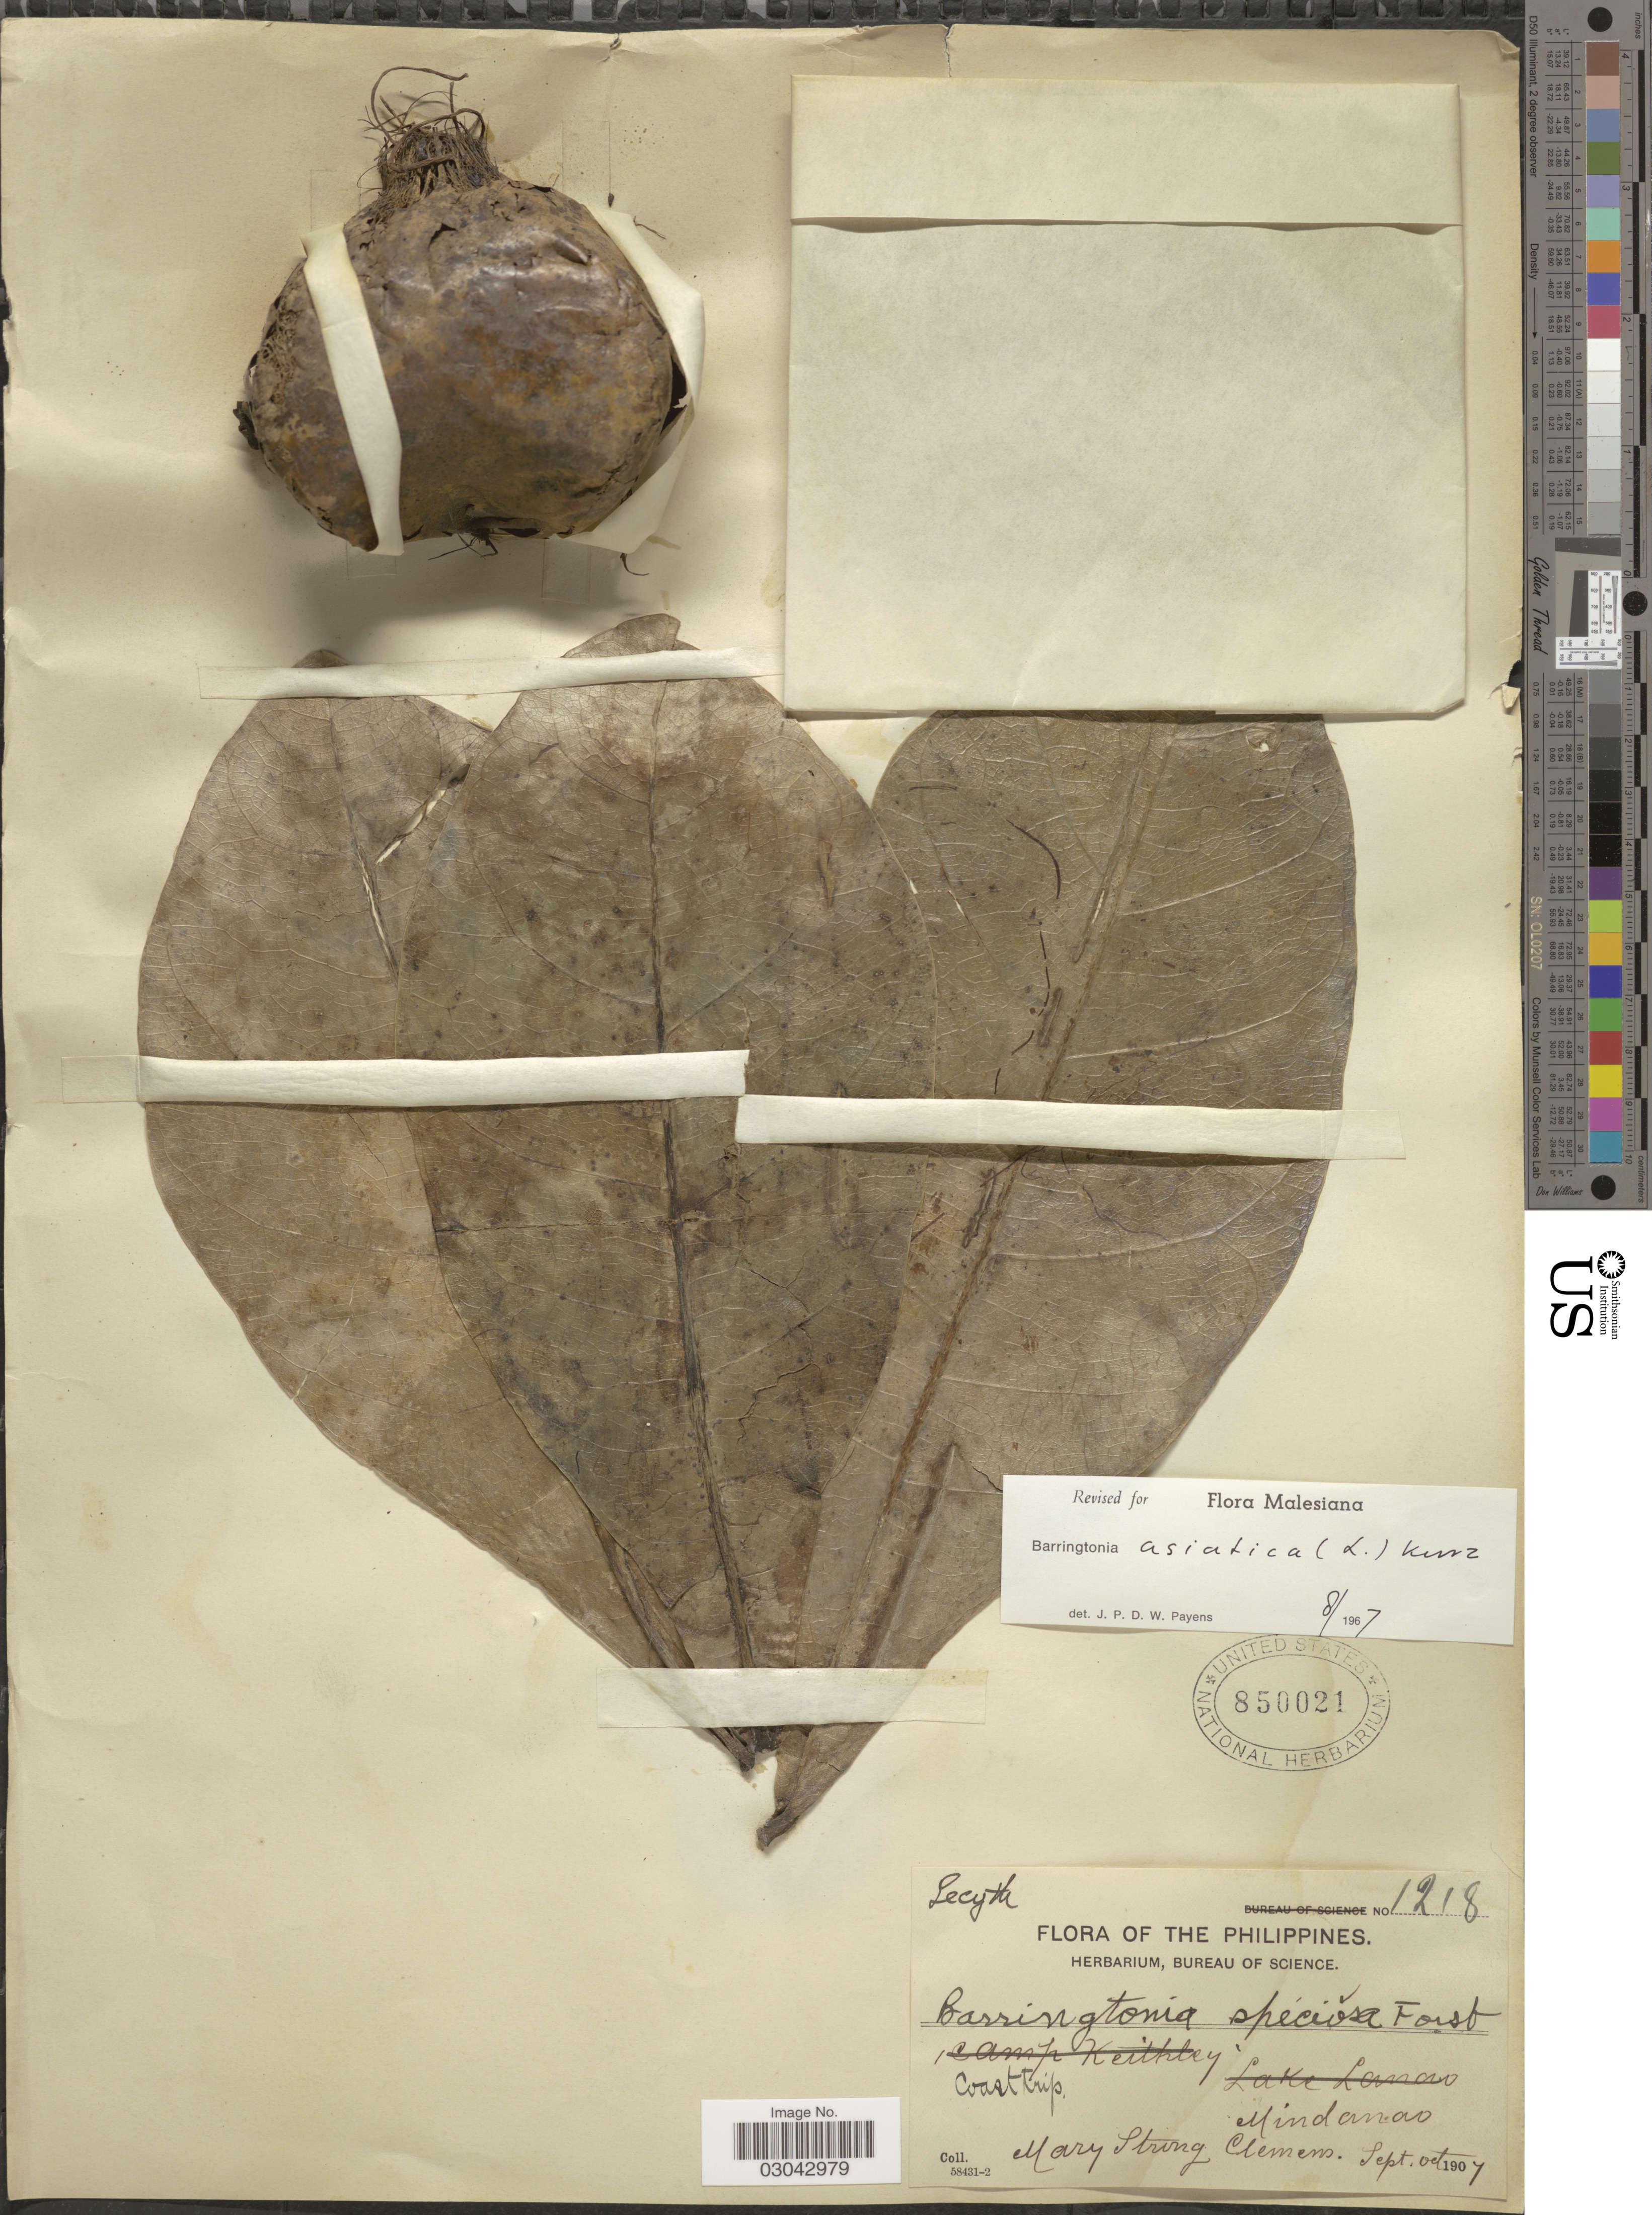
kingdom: Plantae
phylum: Tracheophyta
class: Magnoliopsida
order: Ericales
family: Lecythidaceae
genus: Barringtonia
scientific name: Barringtonia asiatica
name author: (L.) Kurz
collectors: M. S. Clemens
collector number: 1218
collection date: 1907-09/1907-10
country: Philippines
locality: Mindanao.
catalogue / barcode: US 850021